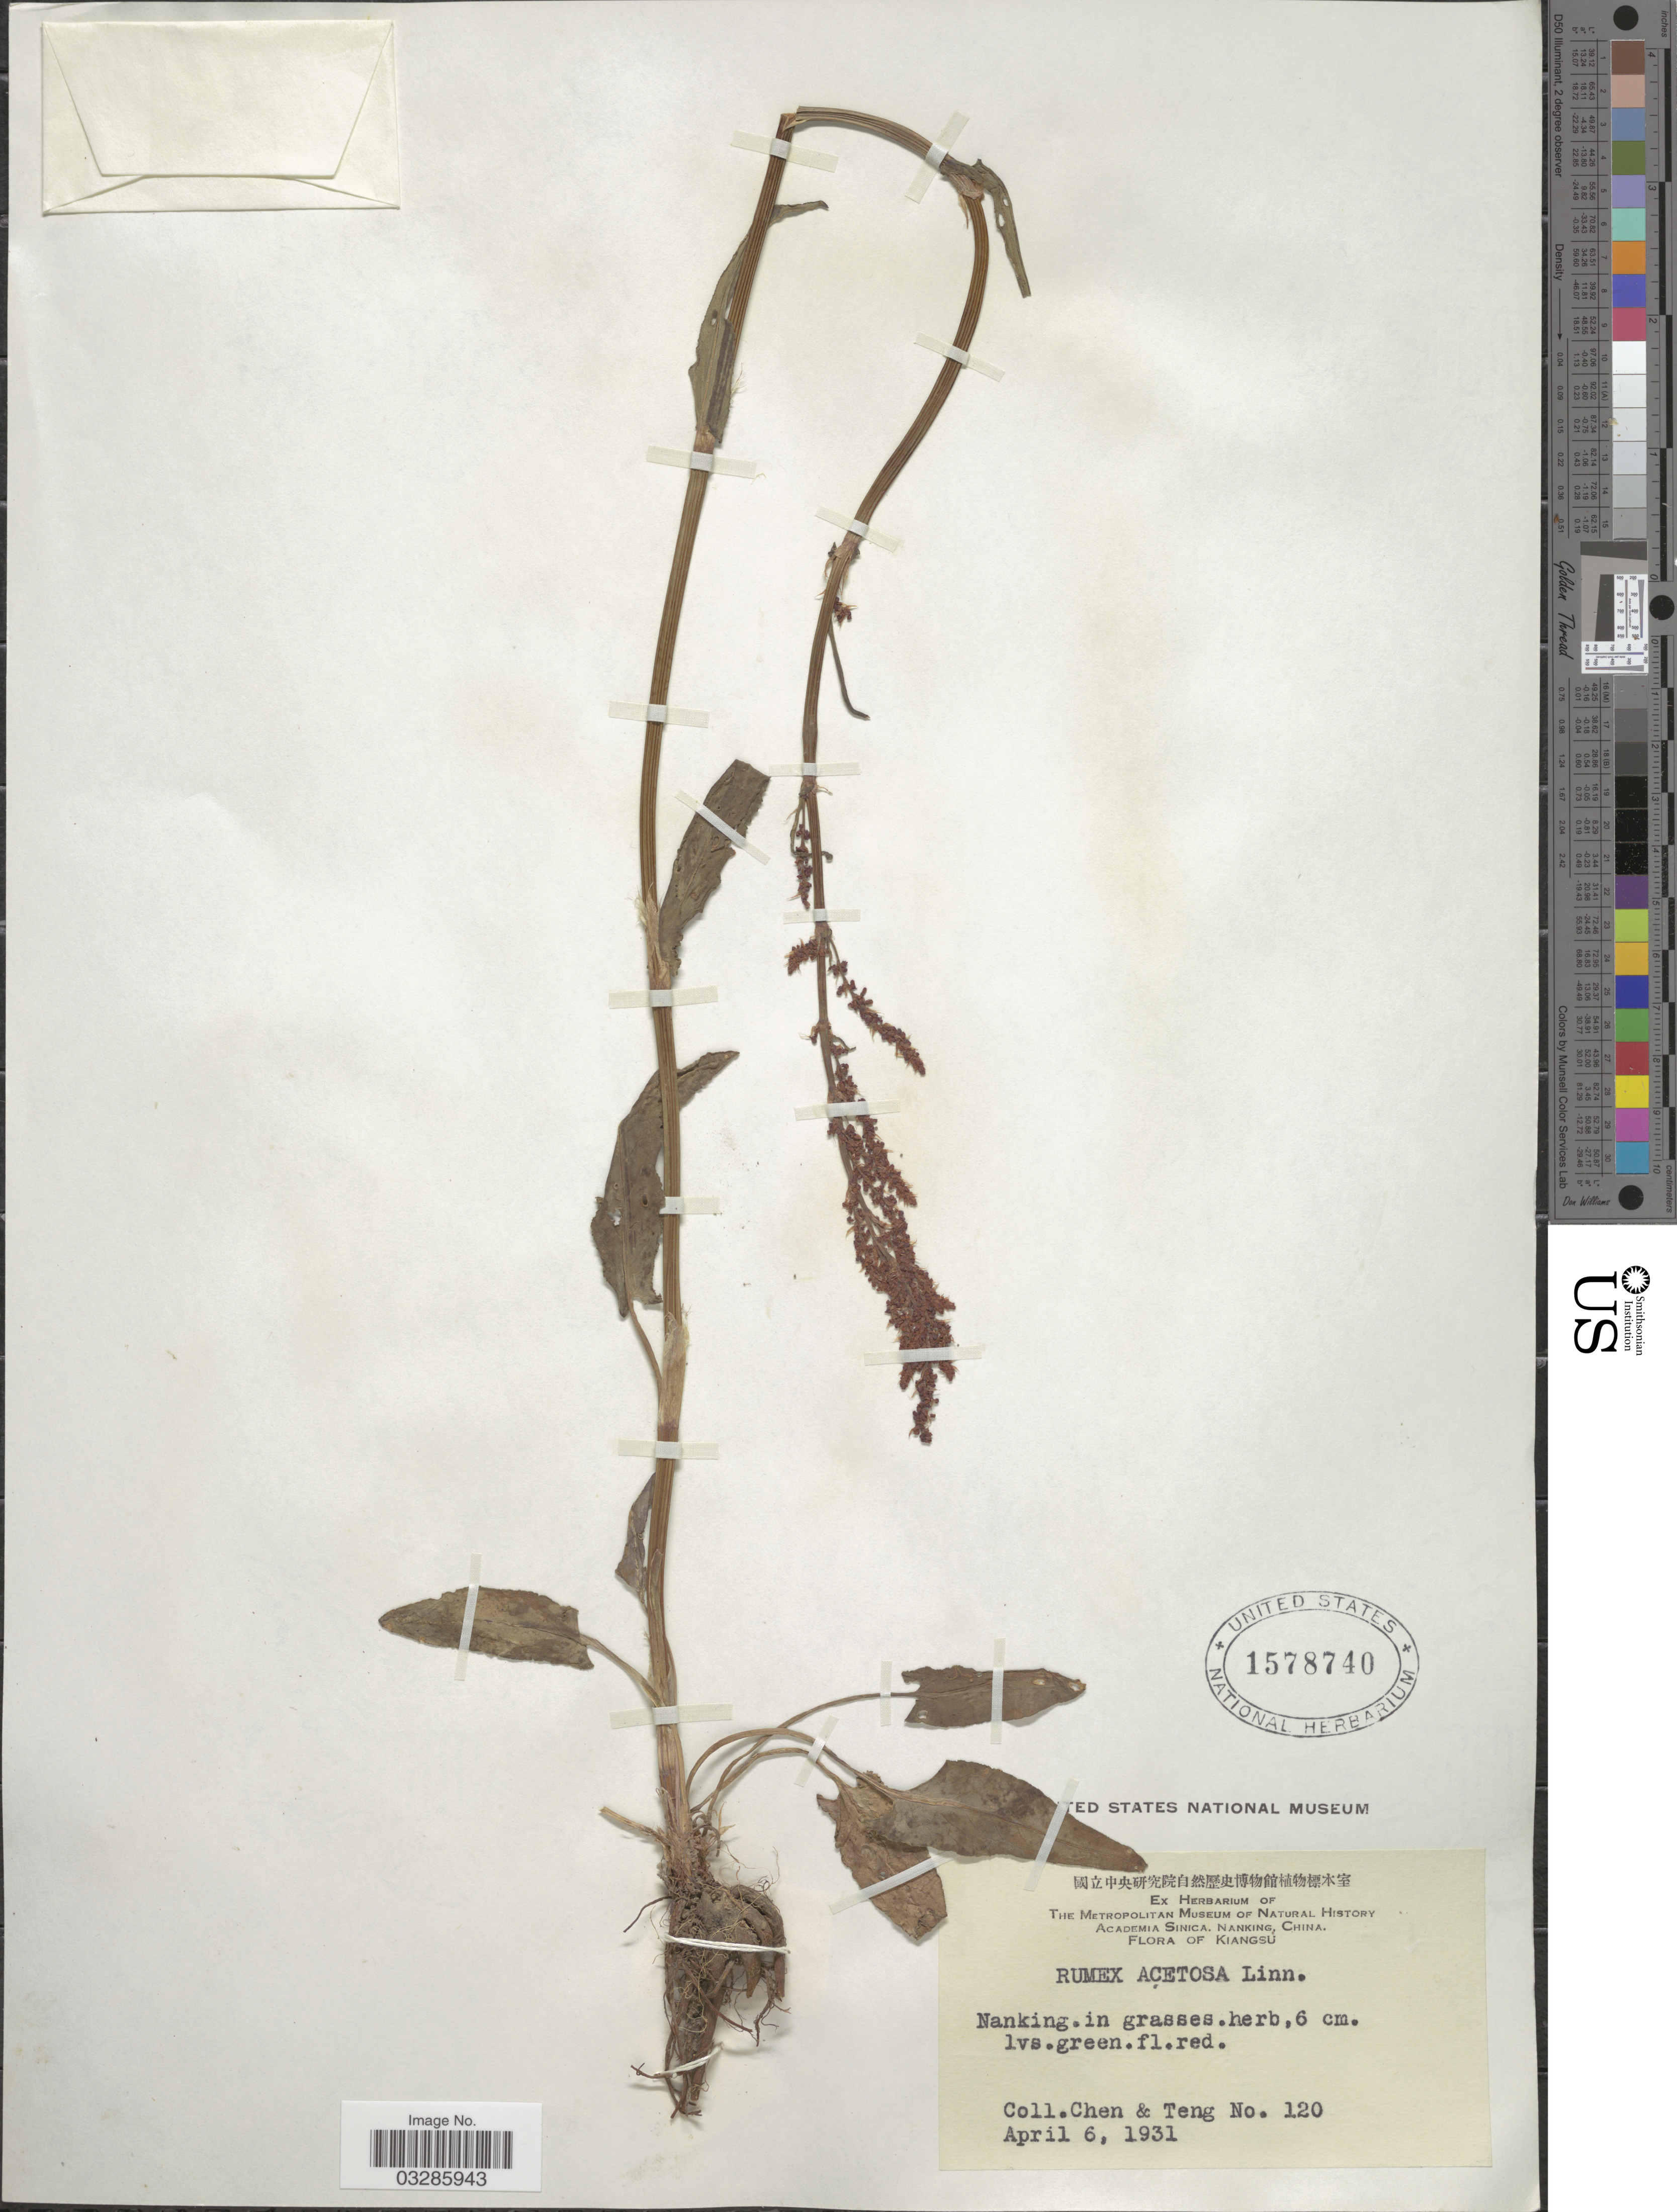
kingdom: Plantae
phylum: Tracheophyta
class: Magnoliopsida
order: Caryophyllales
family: Polygonaceae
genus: Rumex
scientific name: Rumex acetosa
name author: L.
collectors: -- Chen & -. Teng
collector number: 120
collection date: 1931-04-06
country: China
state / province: Jiangsu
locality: Kiangsu, Nanking.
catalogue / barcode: US 1578740